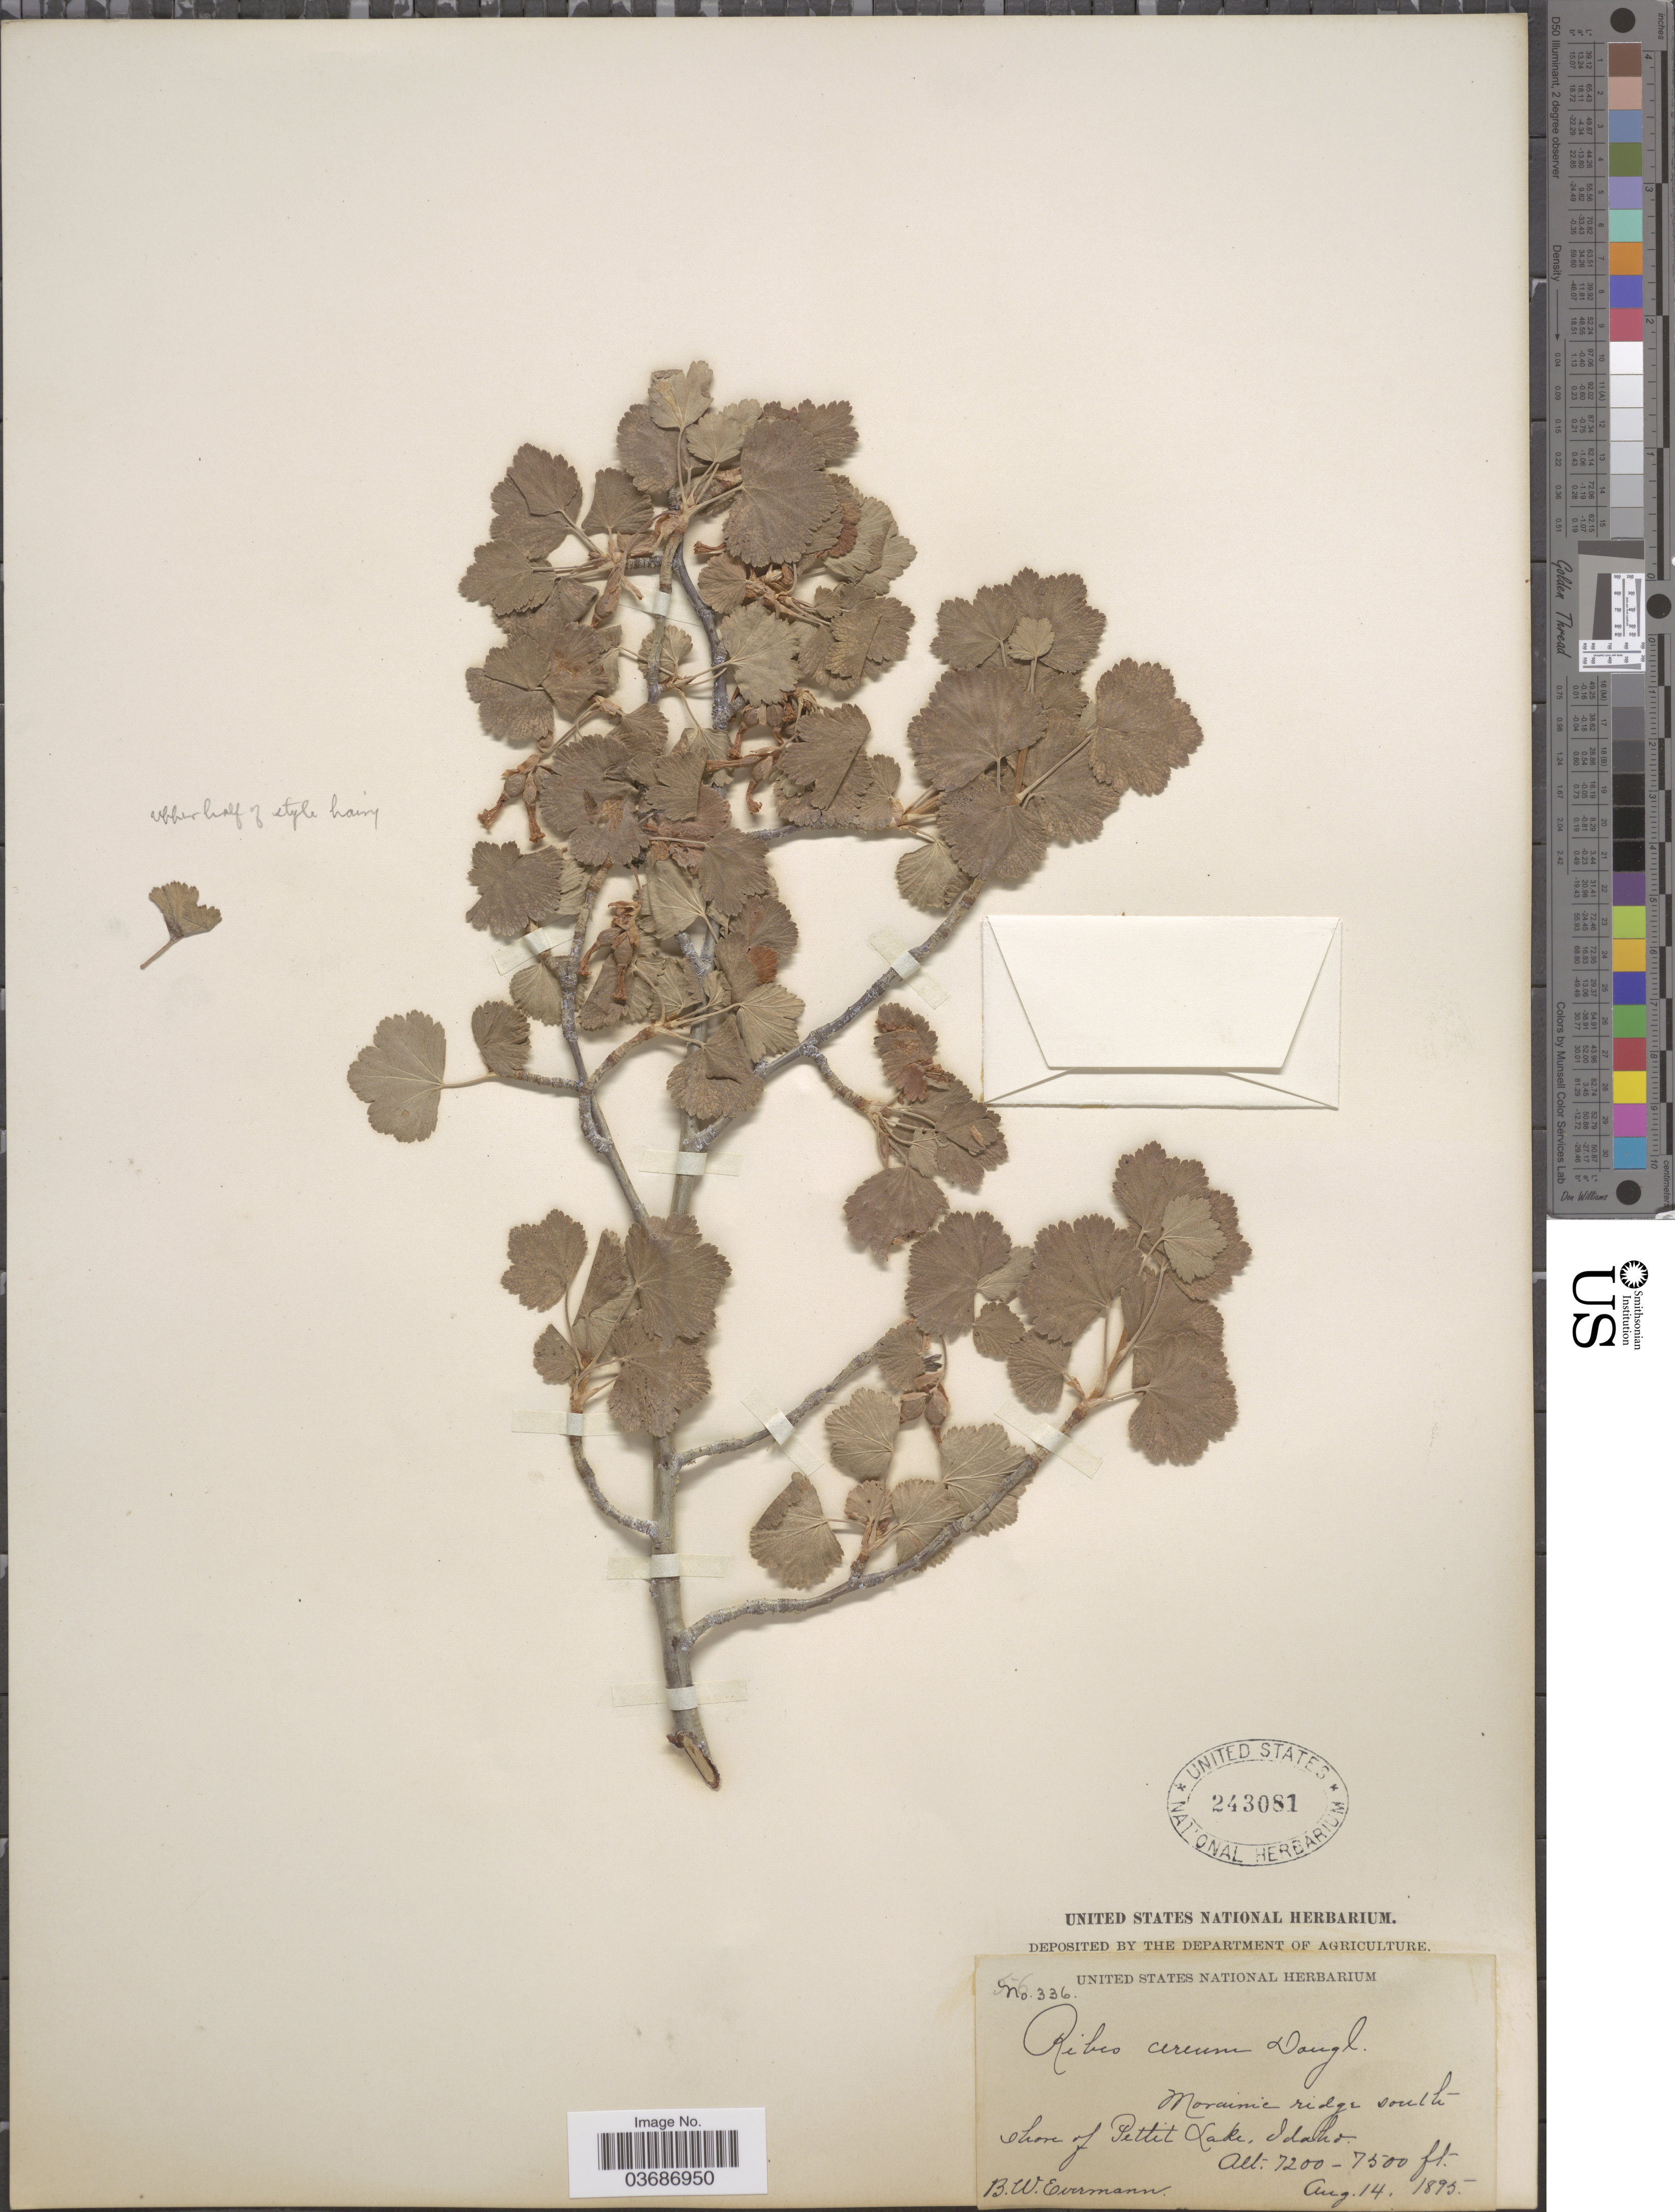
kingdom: Plantae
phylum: Tracheophyta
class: Magnoliopsida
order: Saxifragales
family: Grossulariaceae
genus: Ribes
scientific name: Ribes cereum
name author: Douglas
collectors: B. W. Evermann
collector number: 336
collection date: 1895-08-14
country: United States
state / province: Idaho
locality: Morainic ridge south shore of Pettit Lake.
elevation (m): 2195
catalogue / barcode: US 243081